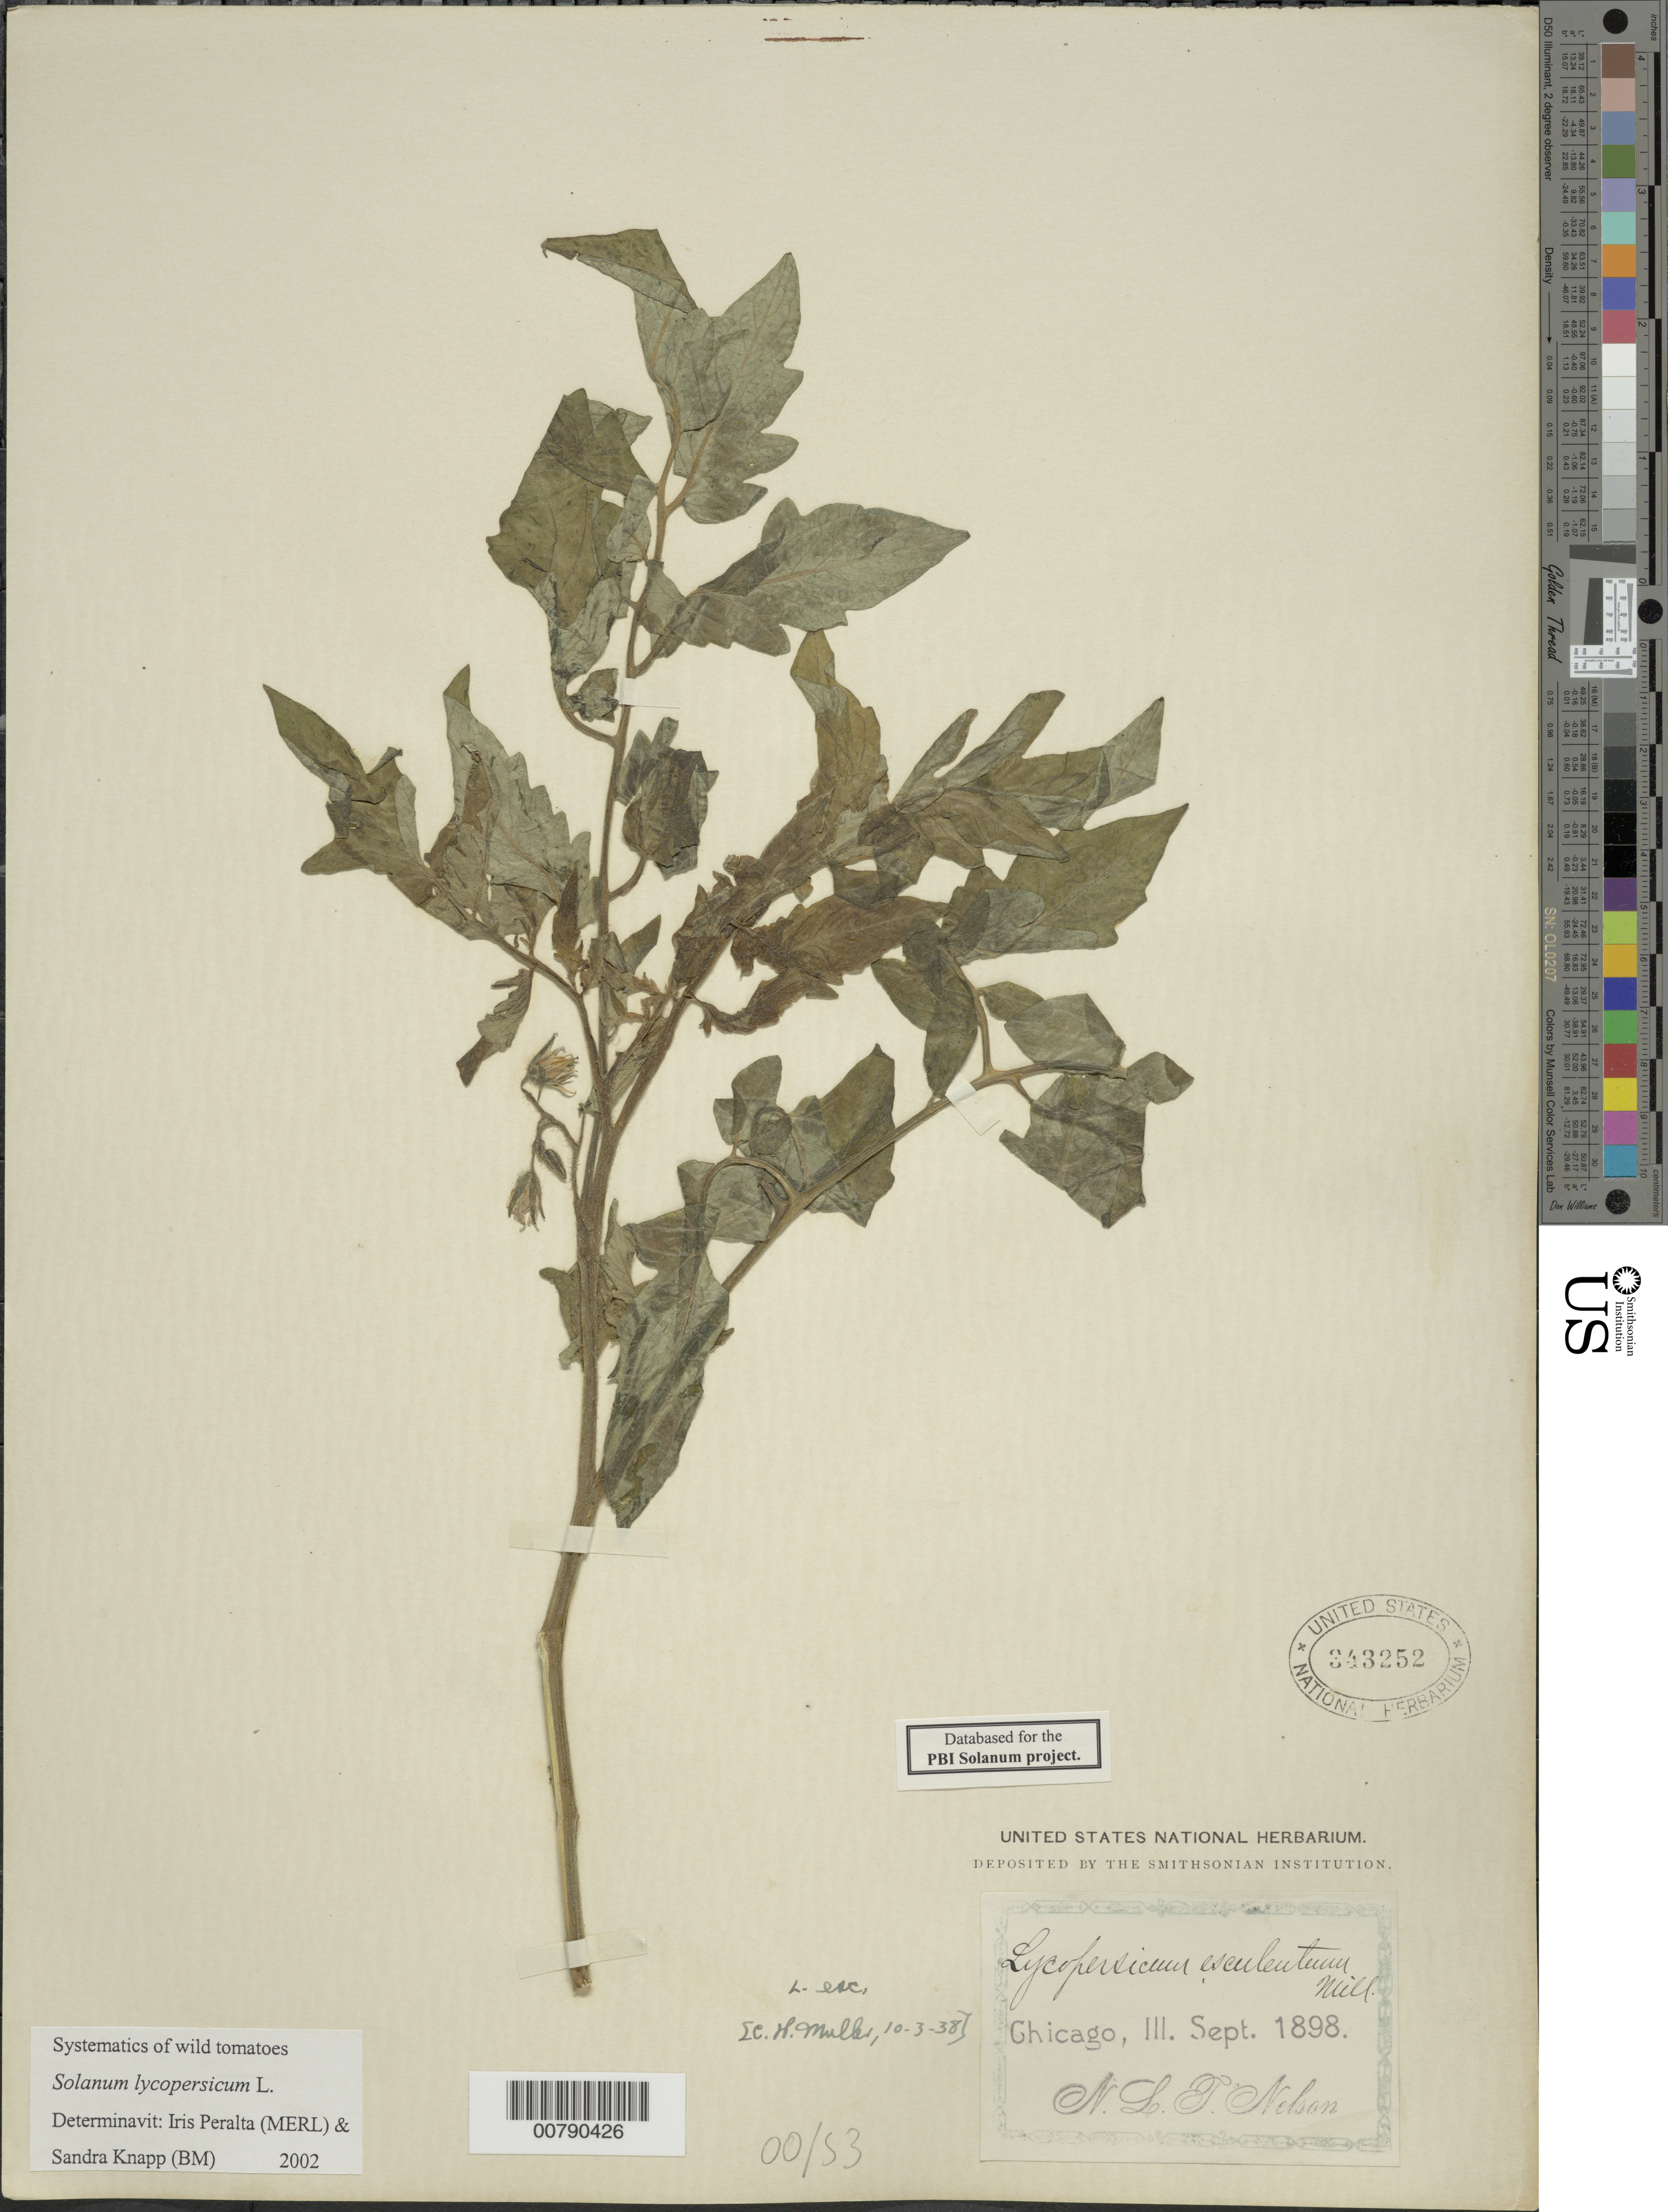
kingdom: Plantae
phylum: Tracheophyta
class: Magnoliopsida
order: Solanales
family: Solanaceae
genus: Solanum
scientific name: Solanum lycopersicum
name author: L.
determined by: Peralta, Iris E.; Knapp, S. D.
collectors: N. L. T. Nelson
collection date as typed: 1898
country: United States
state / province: Illinois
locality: Chicago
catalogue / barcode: US 343252